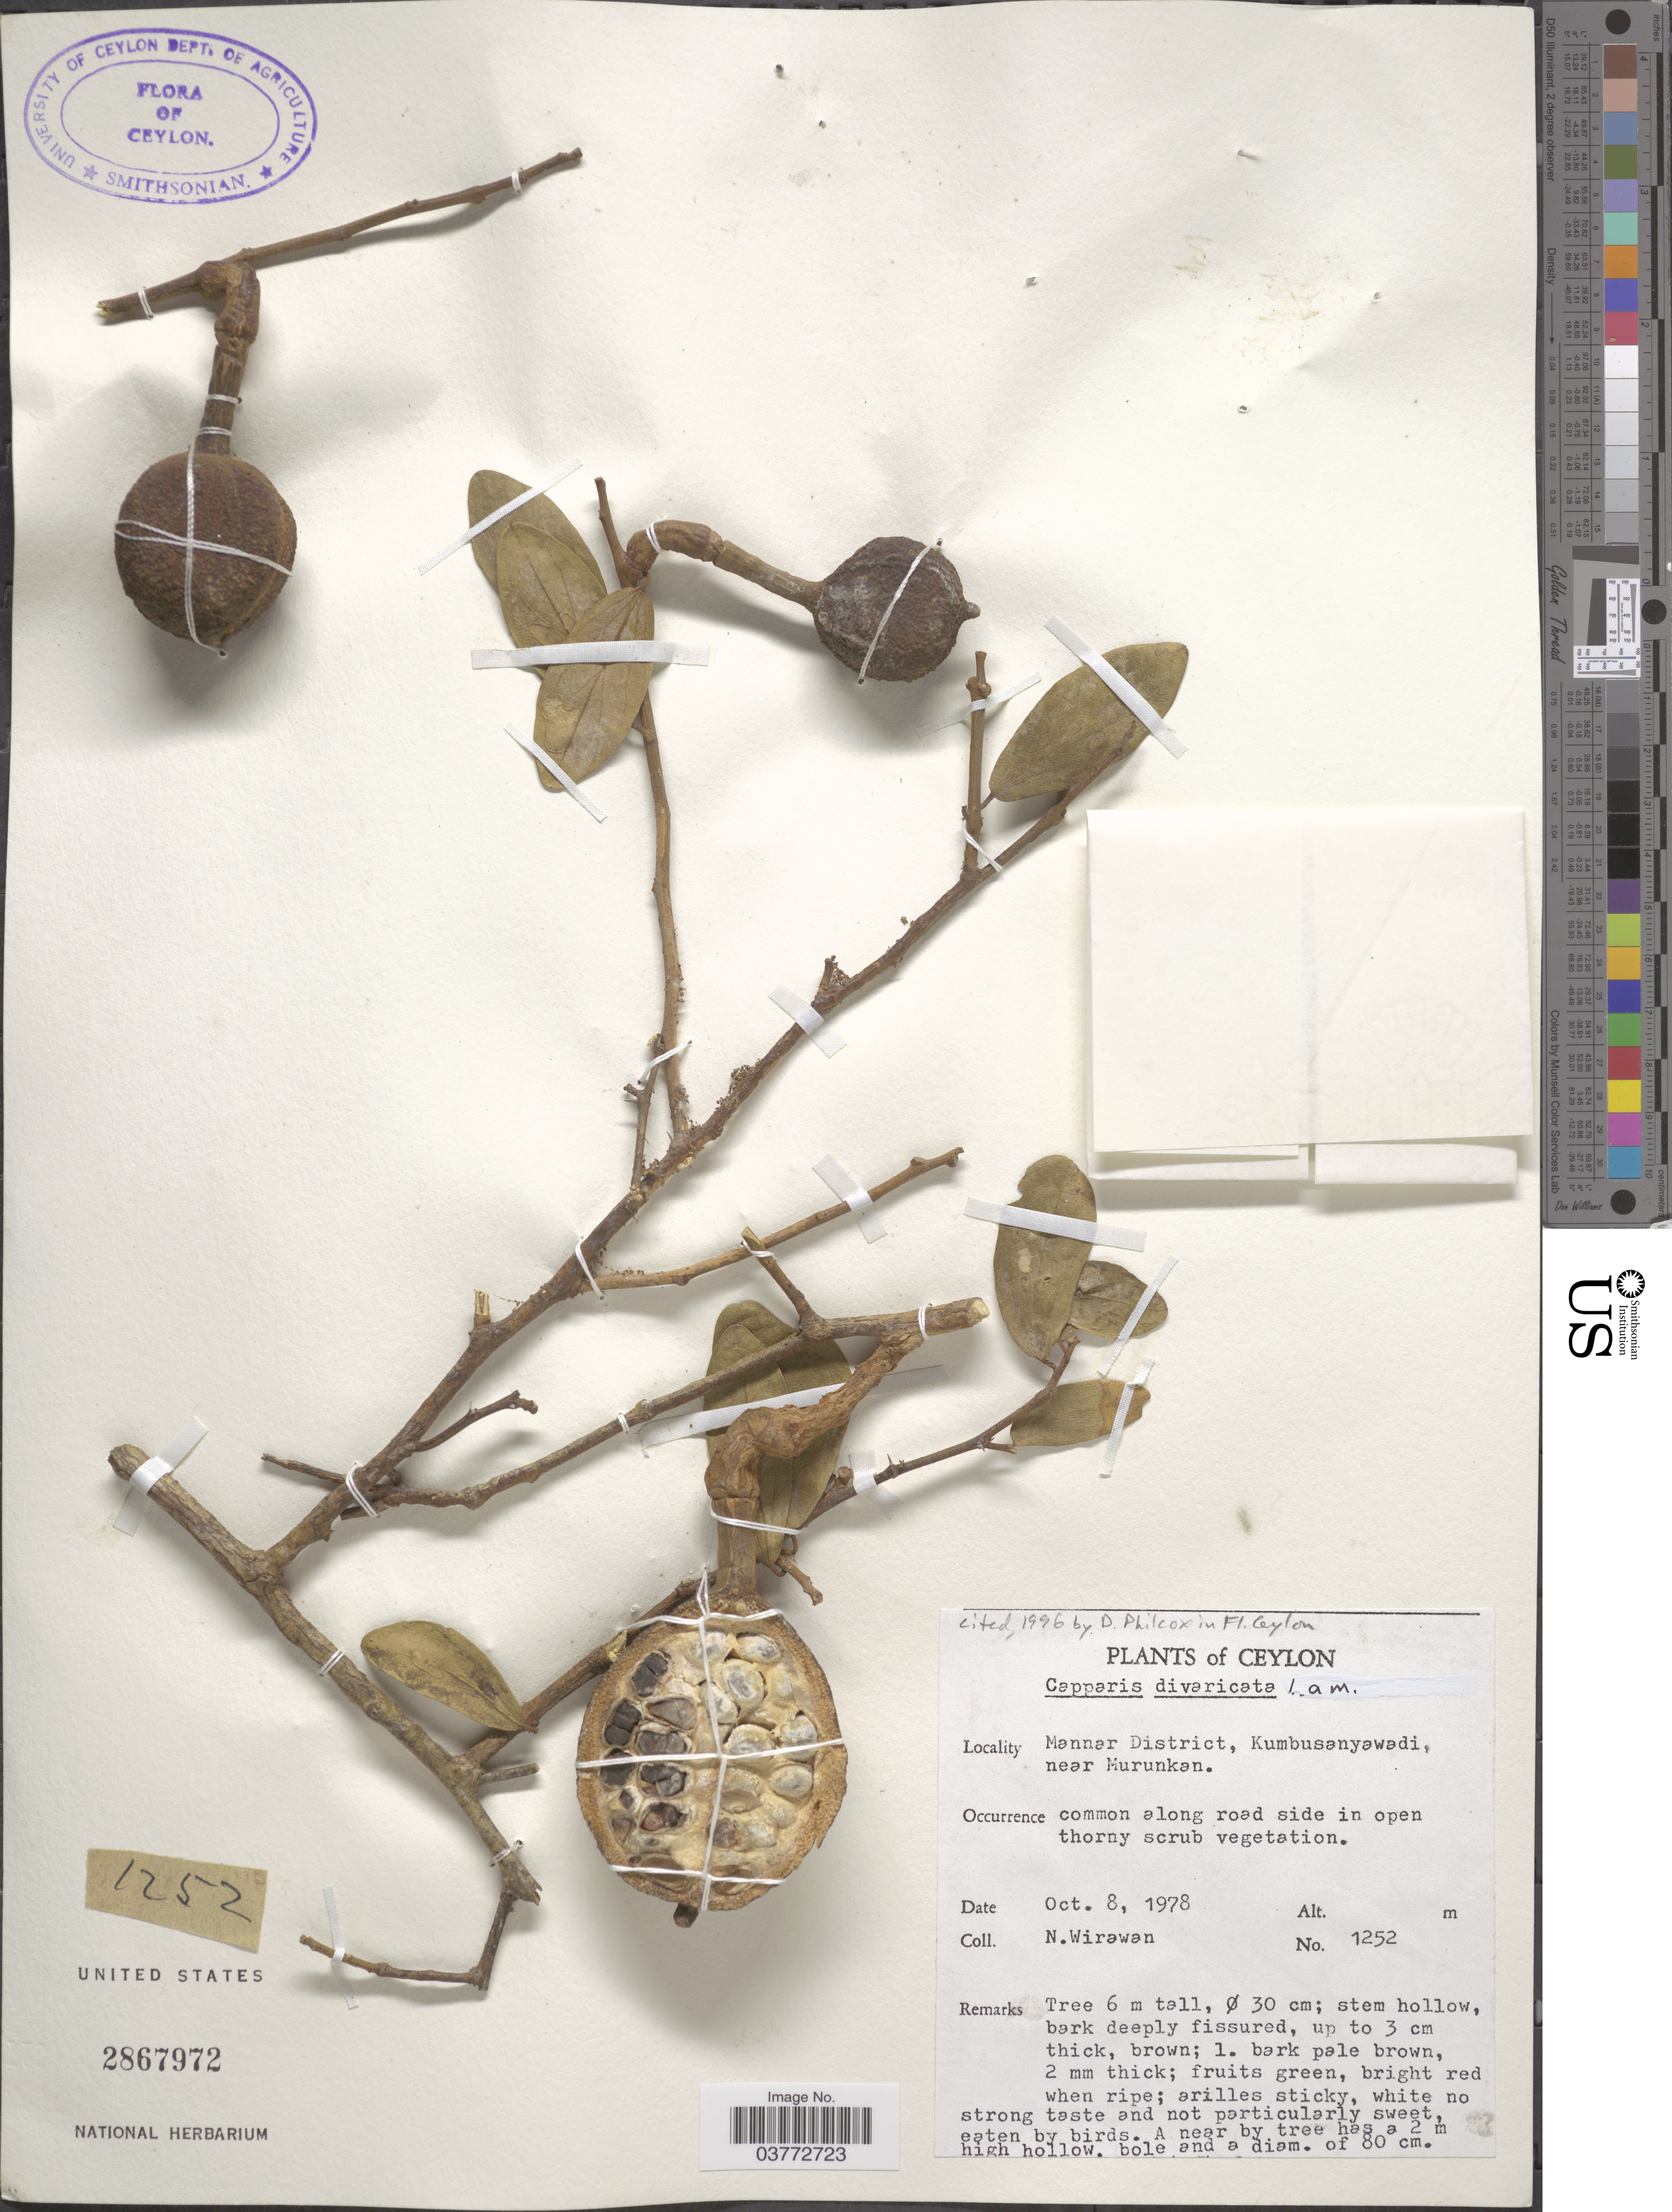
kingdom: Plantae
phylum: Tracheophyta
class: Magnoliopsida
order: Brassicales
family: Capparaceae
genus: Capparis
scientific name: Capparis divaricata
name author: Lam.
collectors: N. Wirawan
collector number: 1252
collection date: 1978-10-08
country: Sri Lanka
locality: Ceylon. Mannar District, Kumbusanyawadi, near Murunkan.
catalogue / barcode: US 2867972